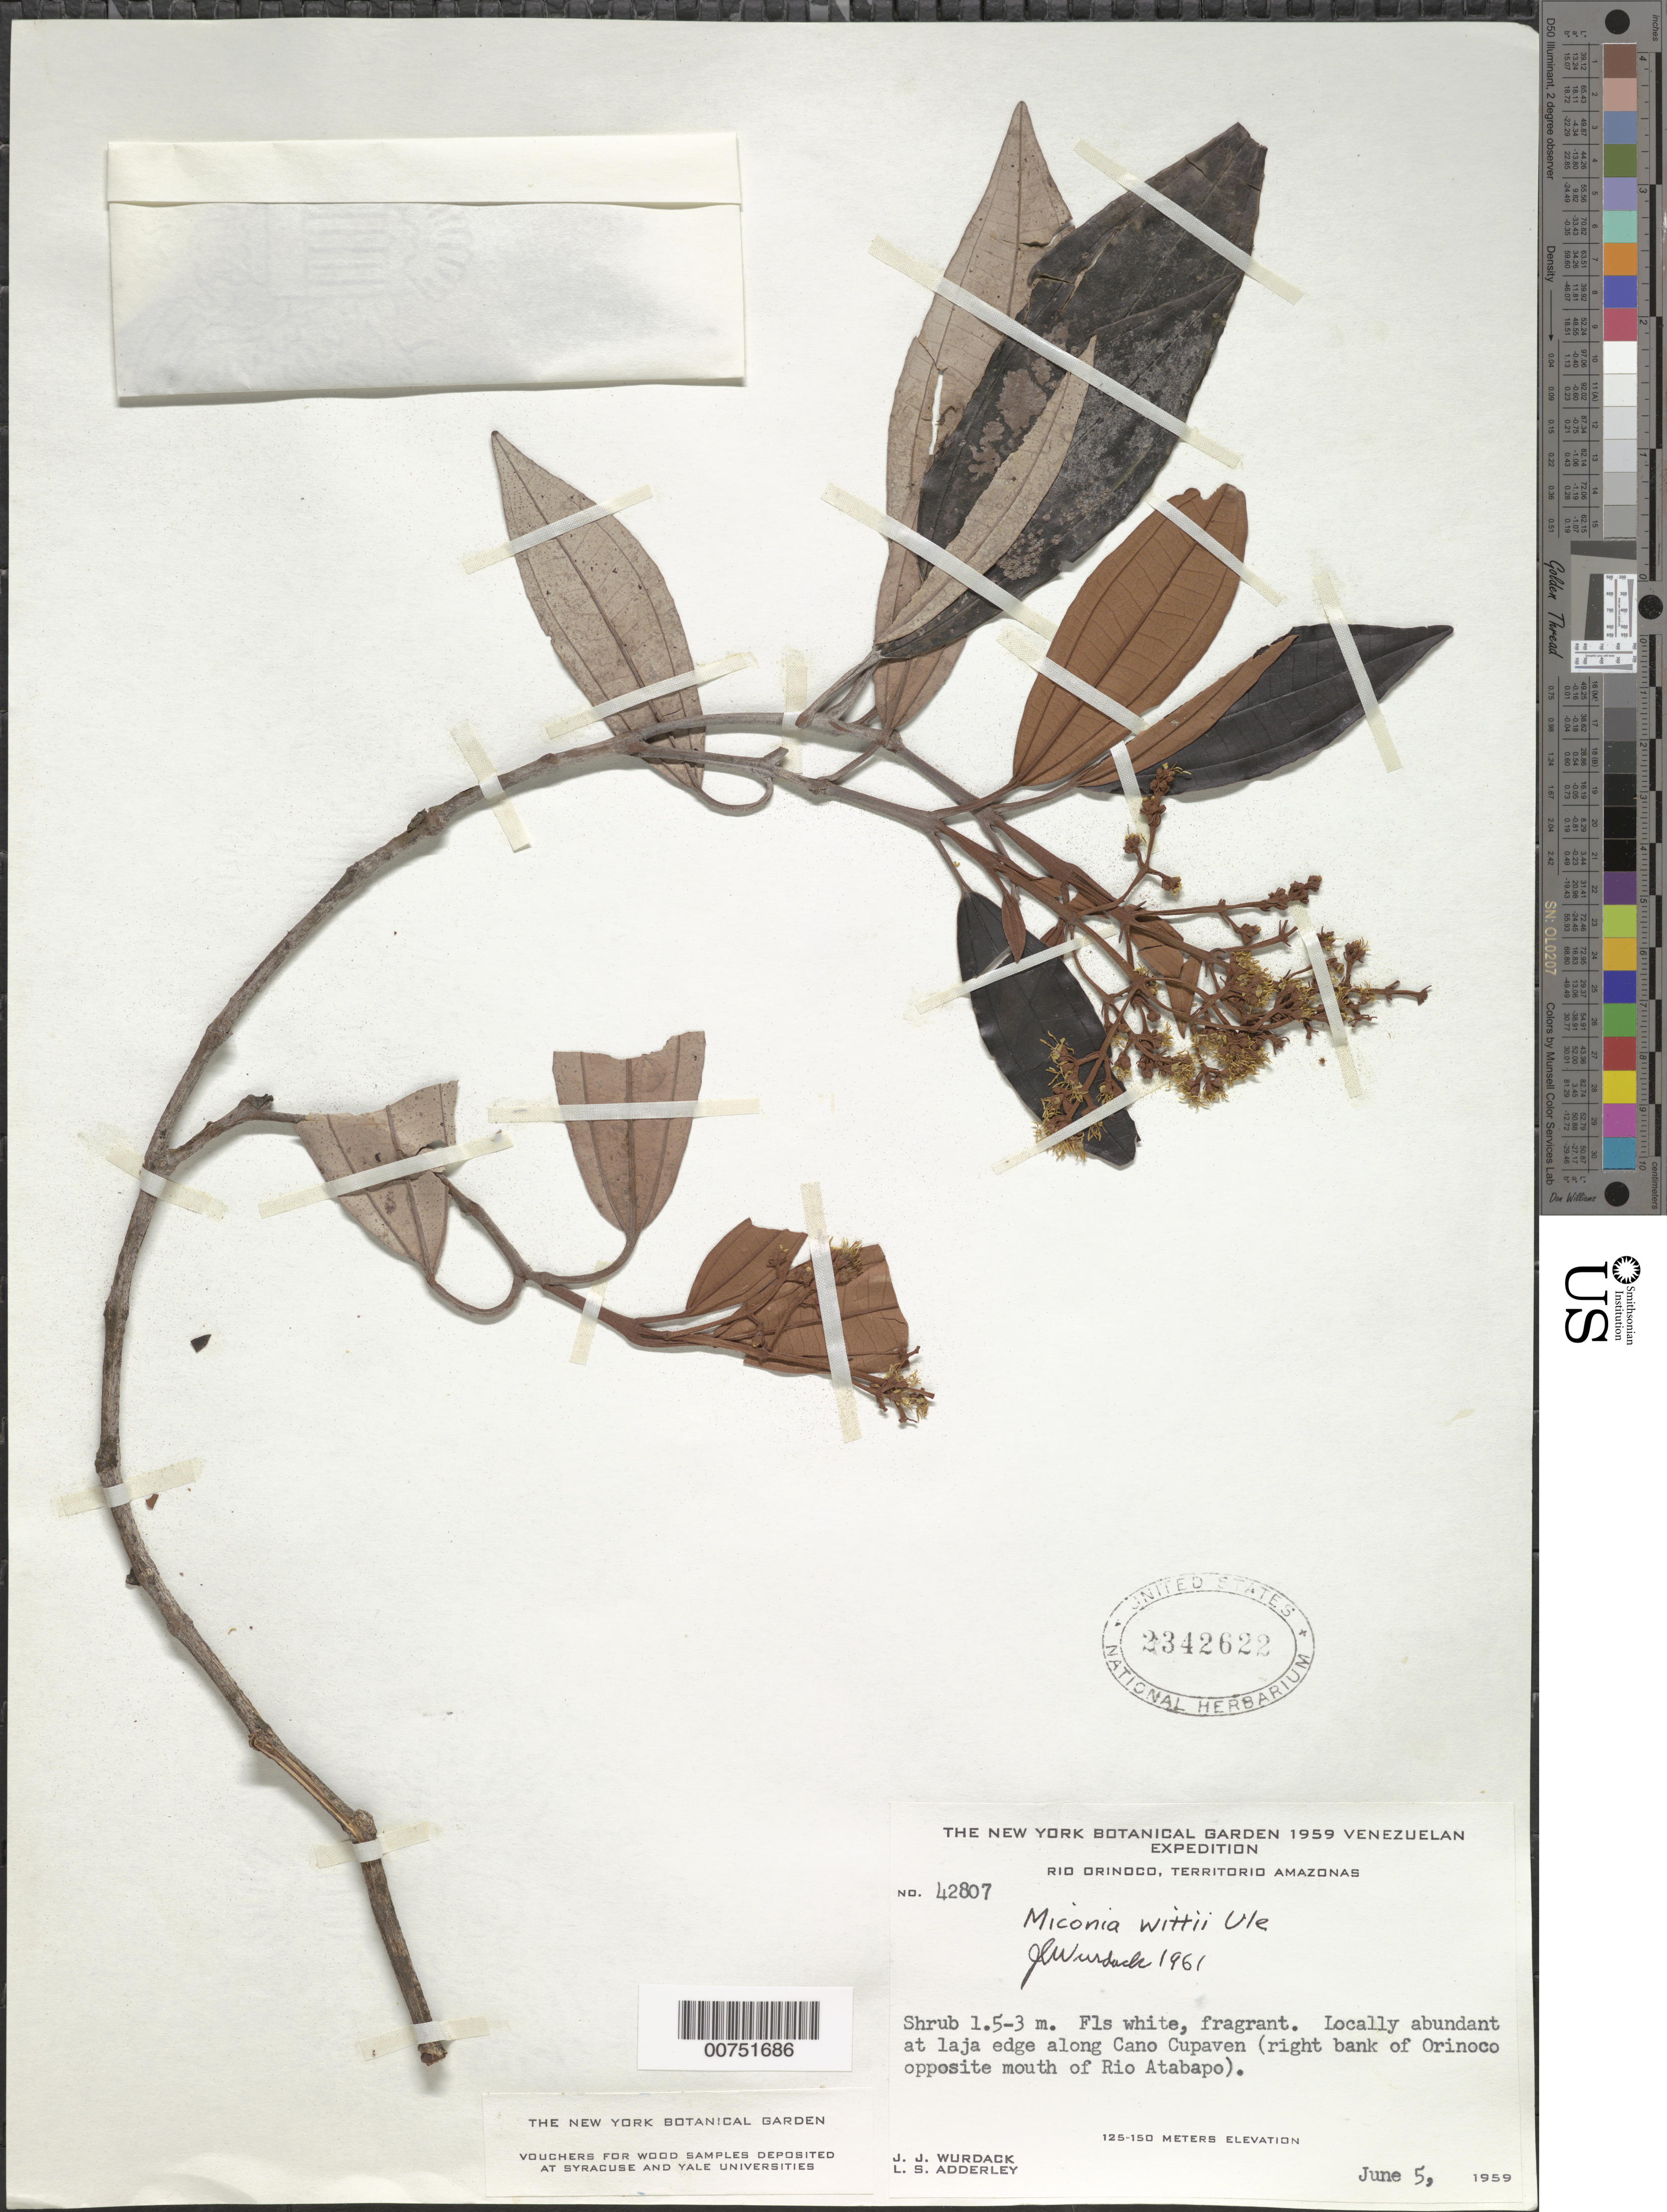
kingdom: Plantae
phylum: Tracheophyta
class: Magnoliopsida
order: Myrtales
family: Melastomataceae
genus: Miconia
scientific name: Miconia wittii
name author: Ule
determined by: Wurdack, John J., (US), US (UNITED STATES)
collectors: J. J. Wurdack & L. S. Adderley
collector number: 42807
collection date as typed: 5-Jun-59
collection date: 1959-06-05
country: Venezuela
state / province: Amazonas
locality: Caño Cupaven, right bank of Río Orinoco opposite mouth of Río Atabapo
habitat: Laja edge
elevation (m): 125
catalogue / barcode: US 2342622